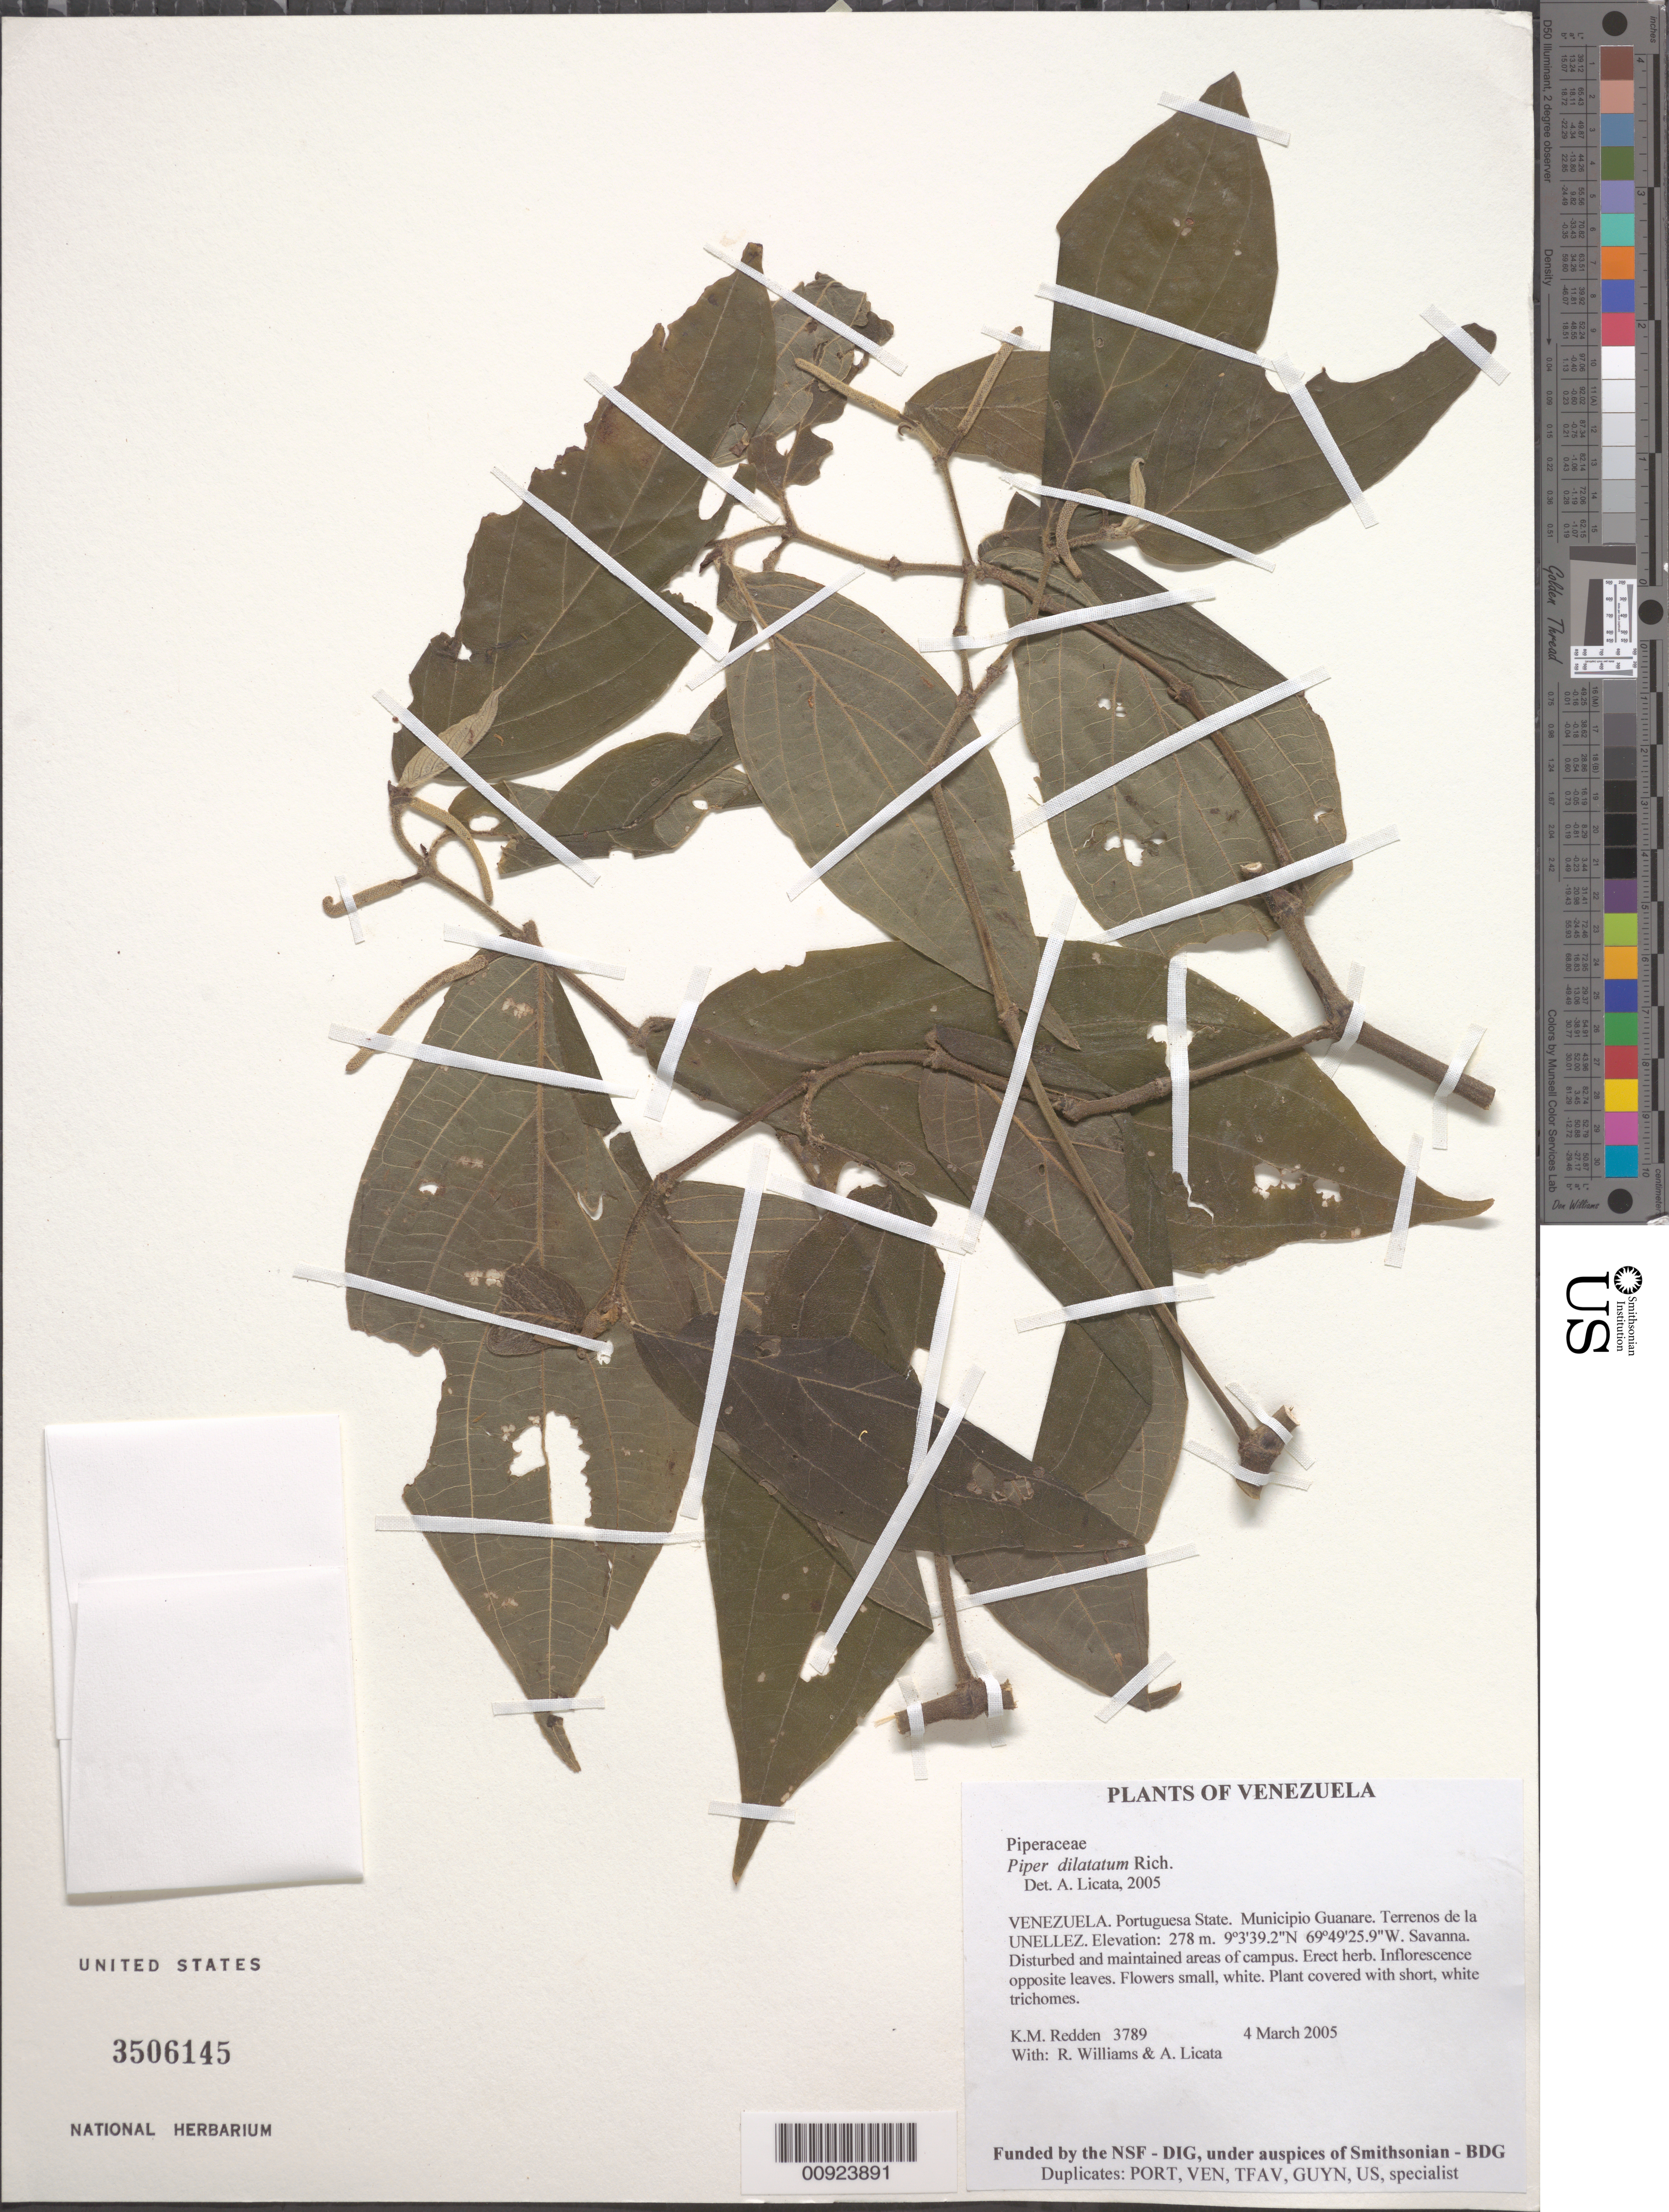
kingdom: Plantae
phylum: Tracheophyta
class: Magnoliopsida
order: Piperales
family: Piperaceae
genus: Piper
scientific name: Piper dilatatum f. guayranum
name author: (C. DC.) Steyerm.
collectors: K. M. Redden, R. Williams & A. Licata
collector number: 3789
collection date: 2005-03-04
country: Venezuela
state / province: Portuguesa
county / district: Guanare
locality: Terrenos de la UNELLEZ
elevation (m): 278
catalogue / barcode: US 3506145